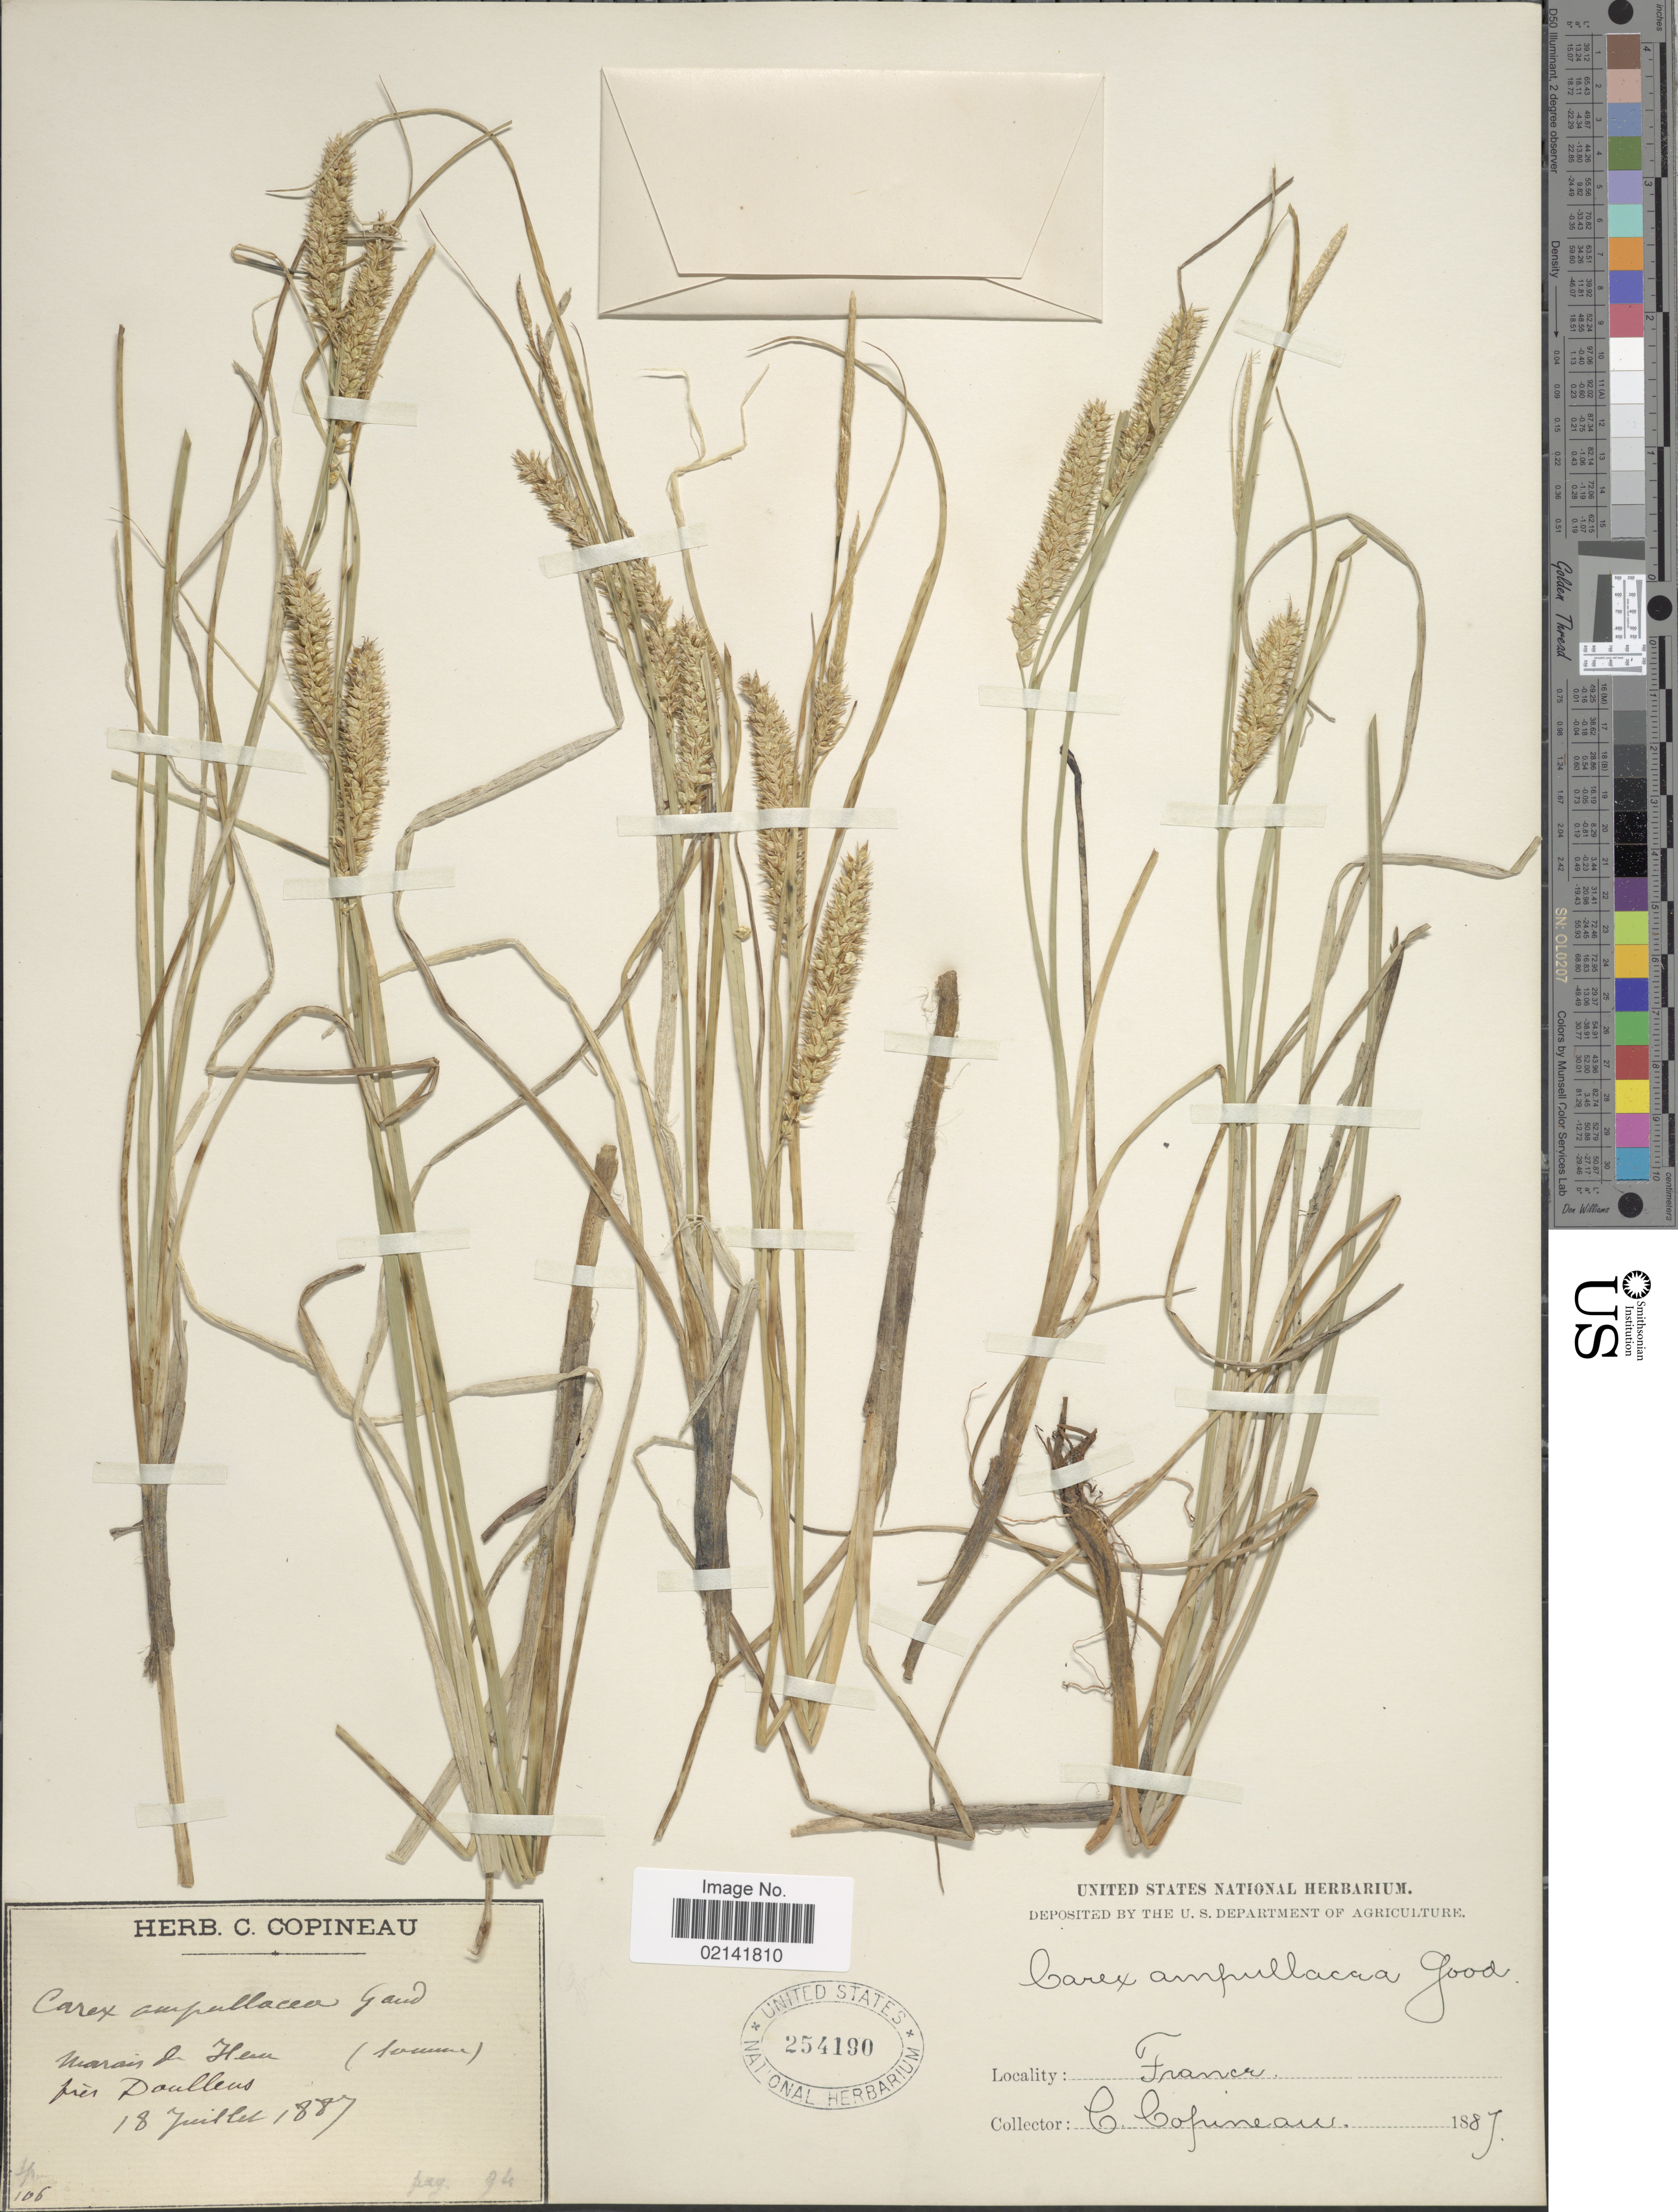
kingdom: Plantae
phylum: Tracheophyta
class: Liliopsida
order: Poales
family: Cyperaceae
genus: Carex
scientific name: Carex rostrata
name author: Stokes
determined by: Strong, Mark T., (BOT), Smithsonian Institution - National Museum of Natural History (UNITED STATES)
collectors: C. Copineau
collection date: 1887-07-18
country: France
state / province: Hauts-de-France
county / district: Somme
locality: Marais de Hem près Doullens (Somme) [marshes of Hem near Doullens (Somme)]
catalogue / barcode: US 254190